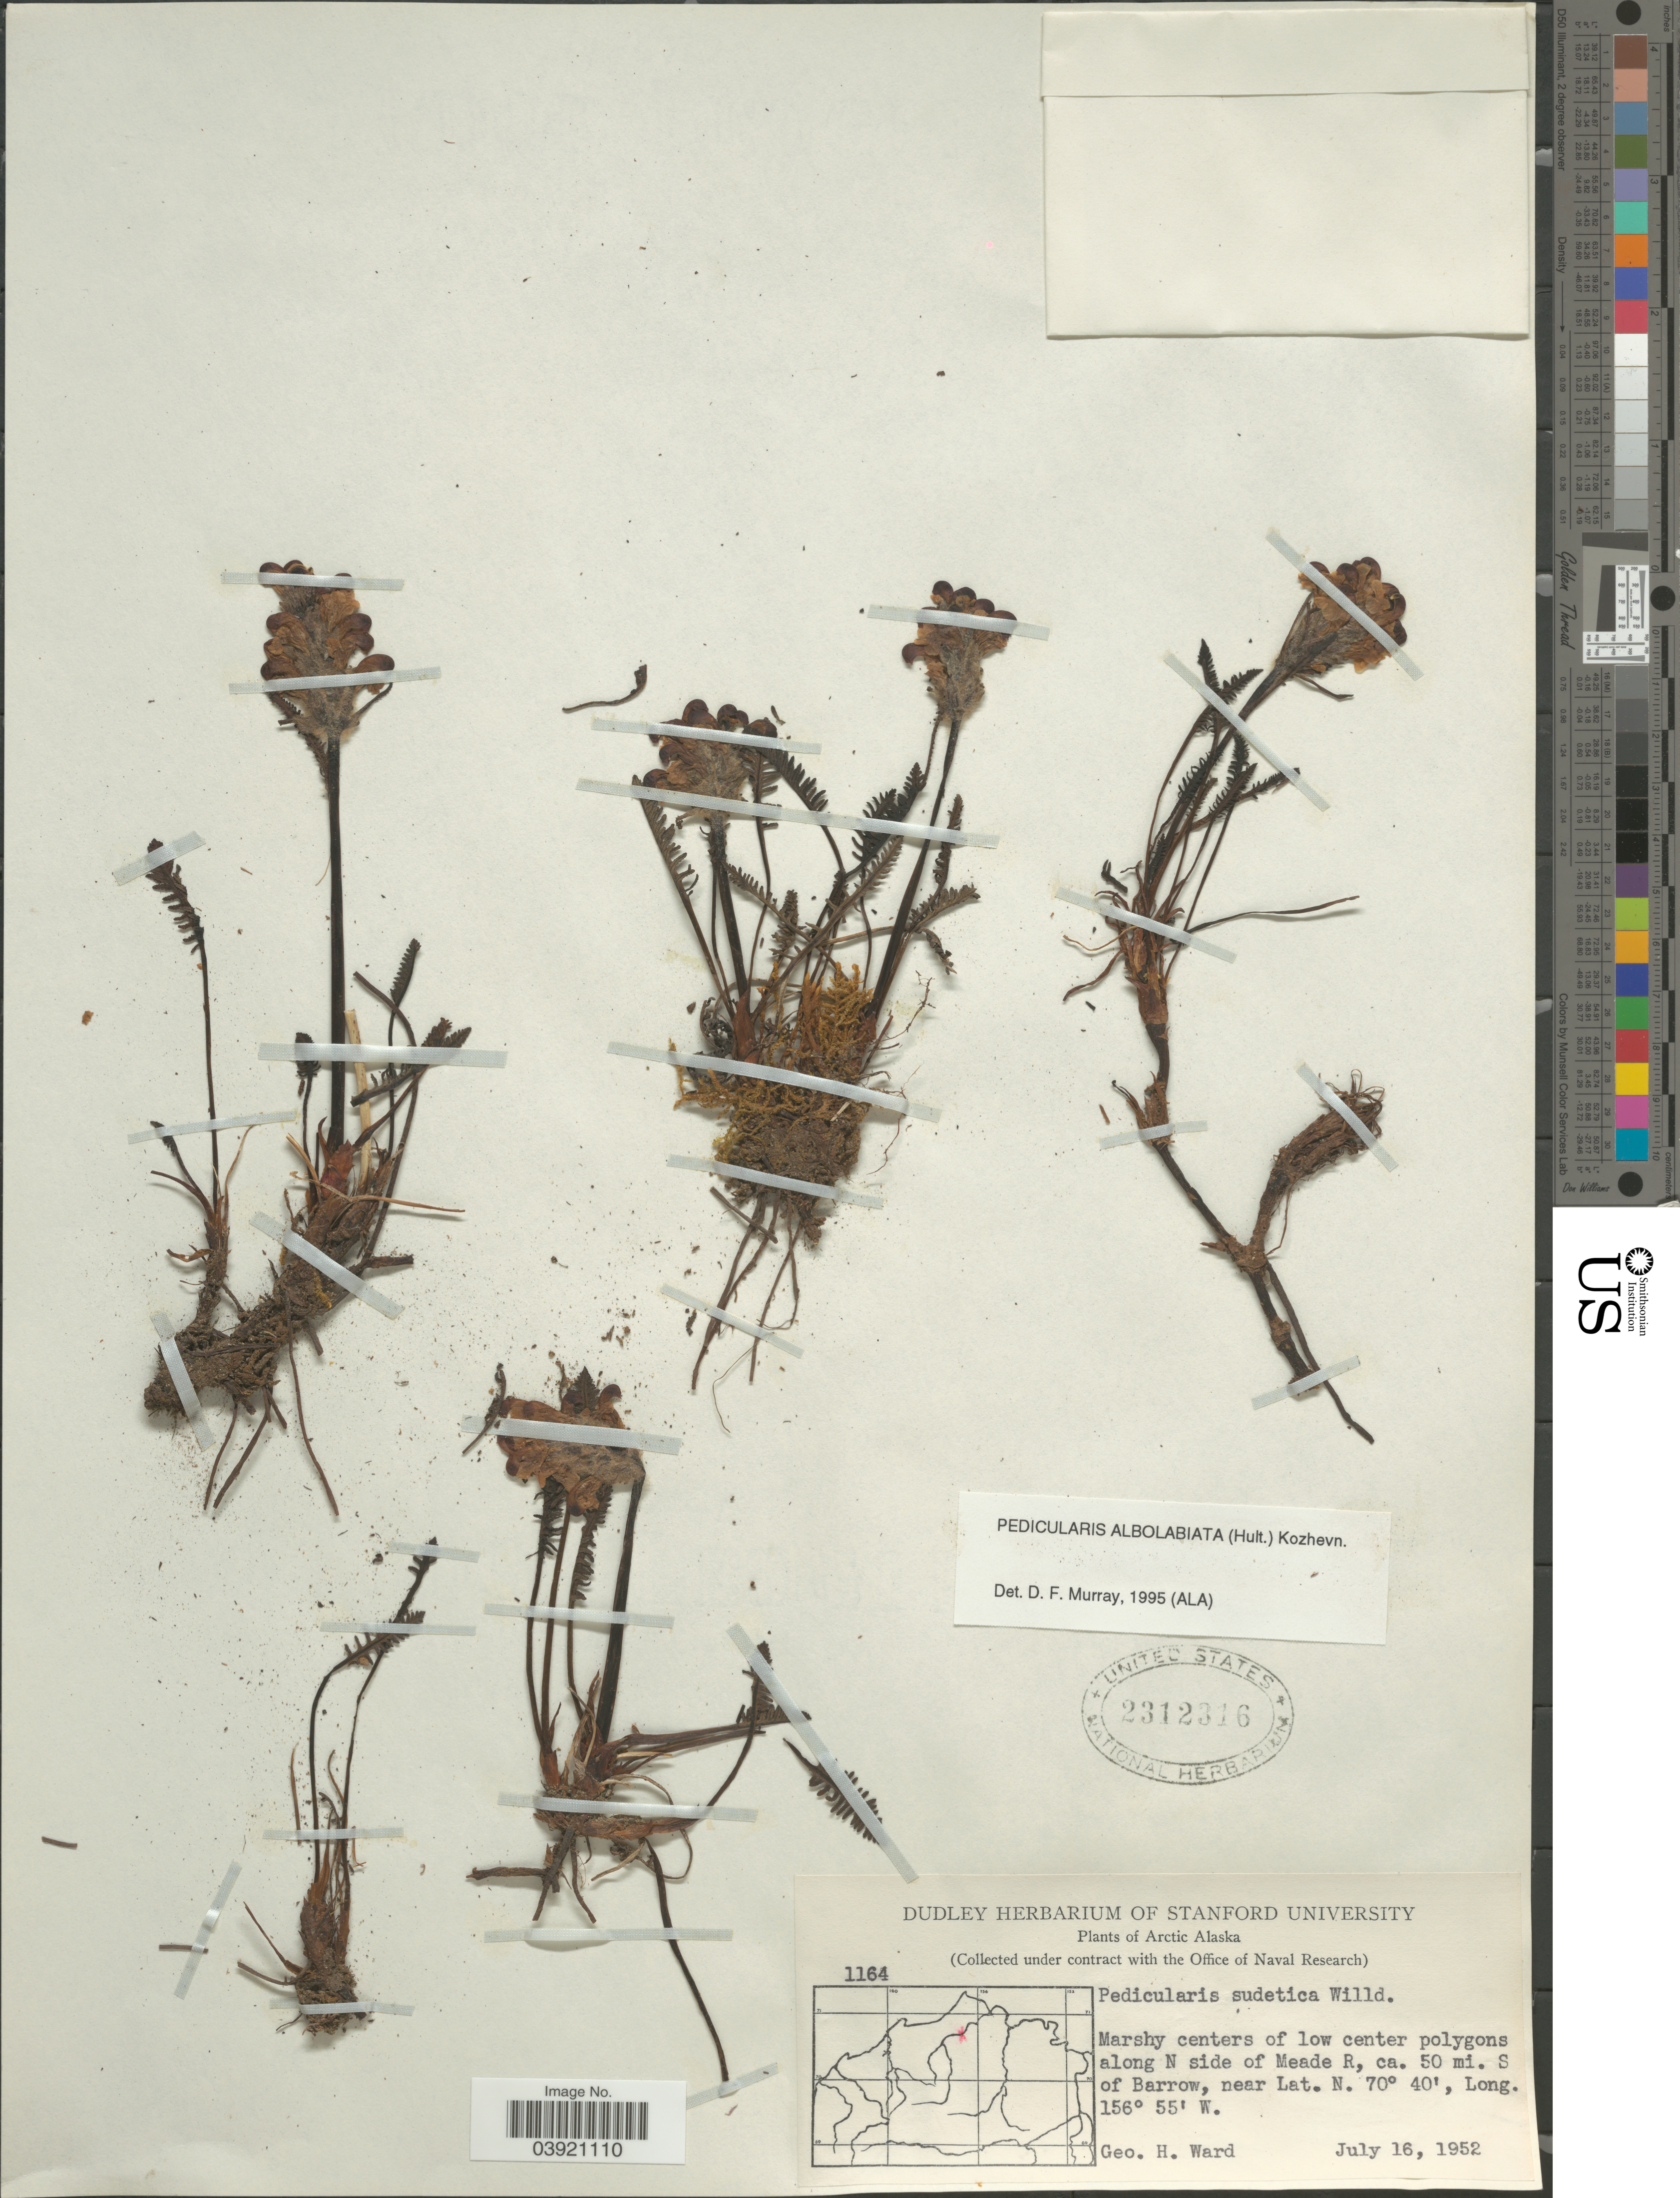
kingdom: Plantae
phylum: Tracheophyta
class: Magnoliopsida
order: Lamiales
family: Orobanchaceae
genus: Pedicularis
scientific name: Pedicularis albolabiata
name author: (Hultén) Kozhevn.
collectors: G. H. Ward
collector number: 1164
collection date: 1952-07-16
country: United States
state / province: Alaska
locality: Arctic Alaska. Marshy centers of low center polygons along N side of Meade R, ca. 50 mi. S of Barrow.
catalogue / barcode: US 2312316